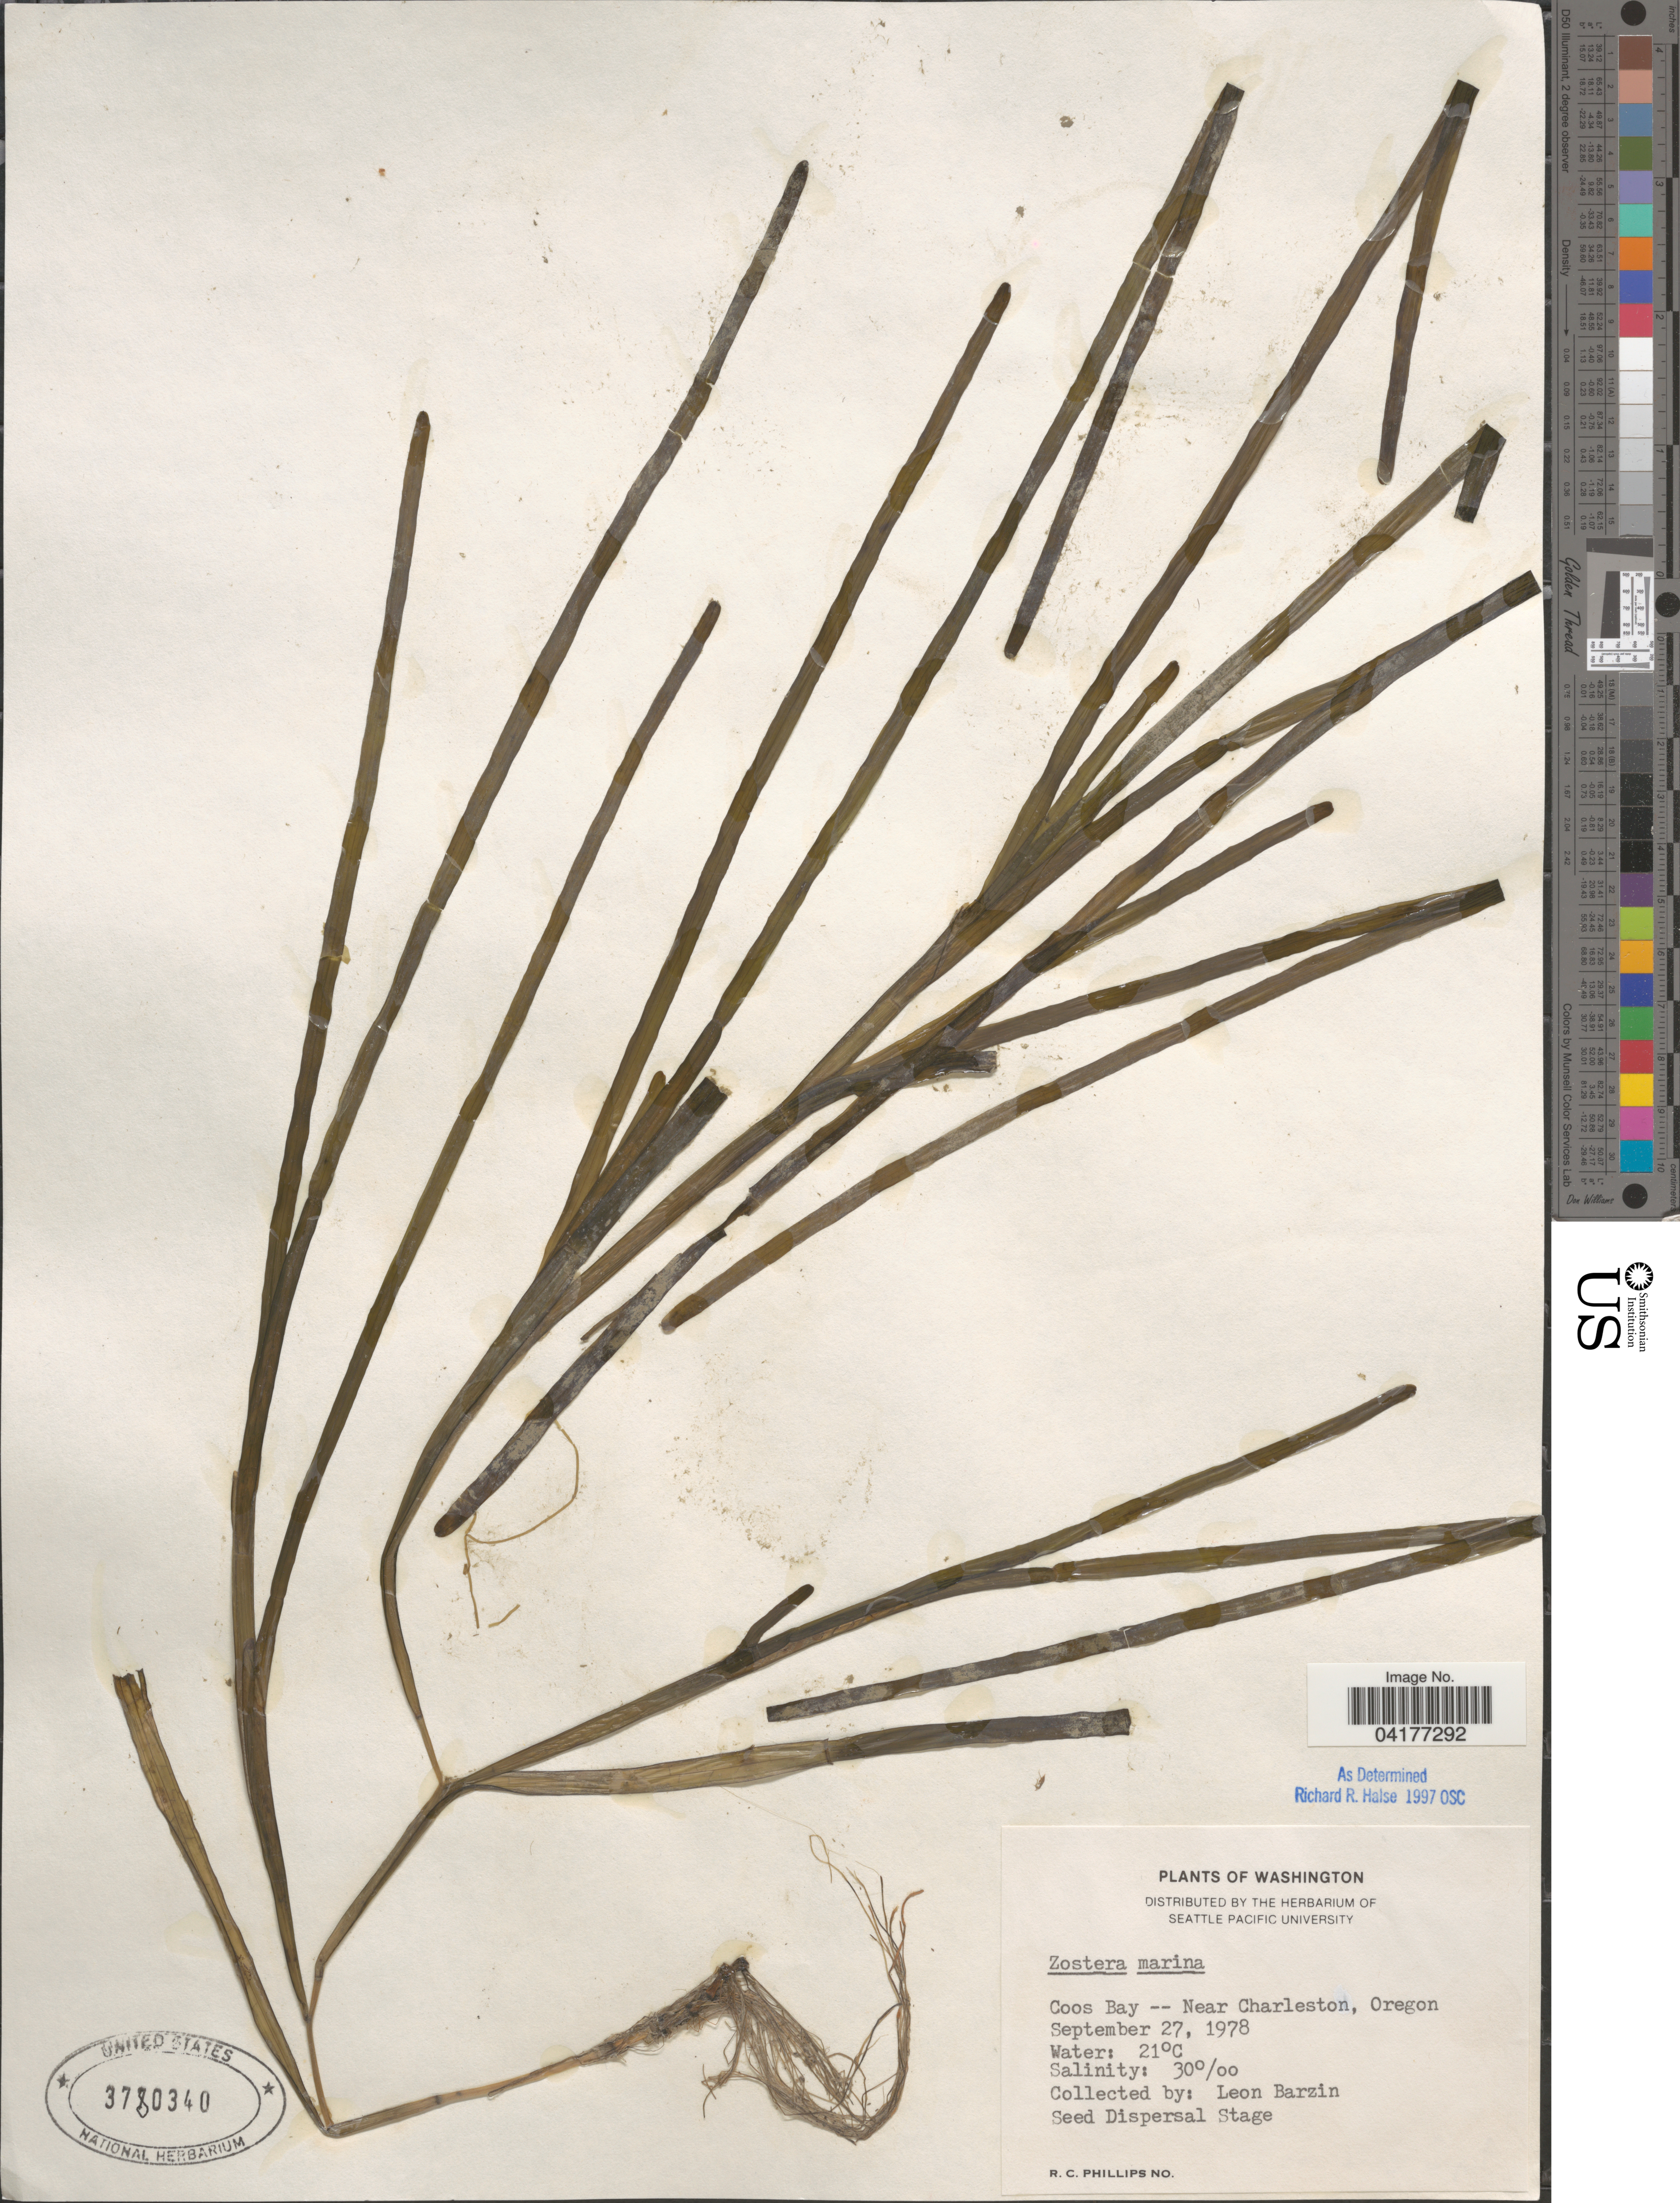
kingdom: Plantae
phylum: Tracheophyta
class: Liliopsida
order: Alismatales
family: Zosteraceae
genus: Zostera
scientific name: Zostera marina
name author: L.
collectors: L. Barzin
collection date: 1978-09-27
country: United States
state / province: Oregon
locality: Coos Bay -- near Charleston.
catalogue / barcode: US 3780340